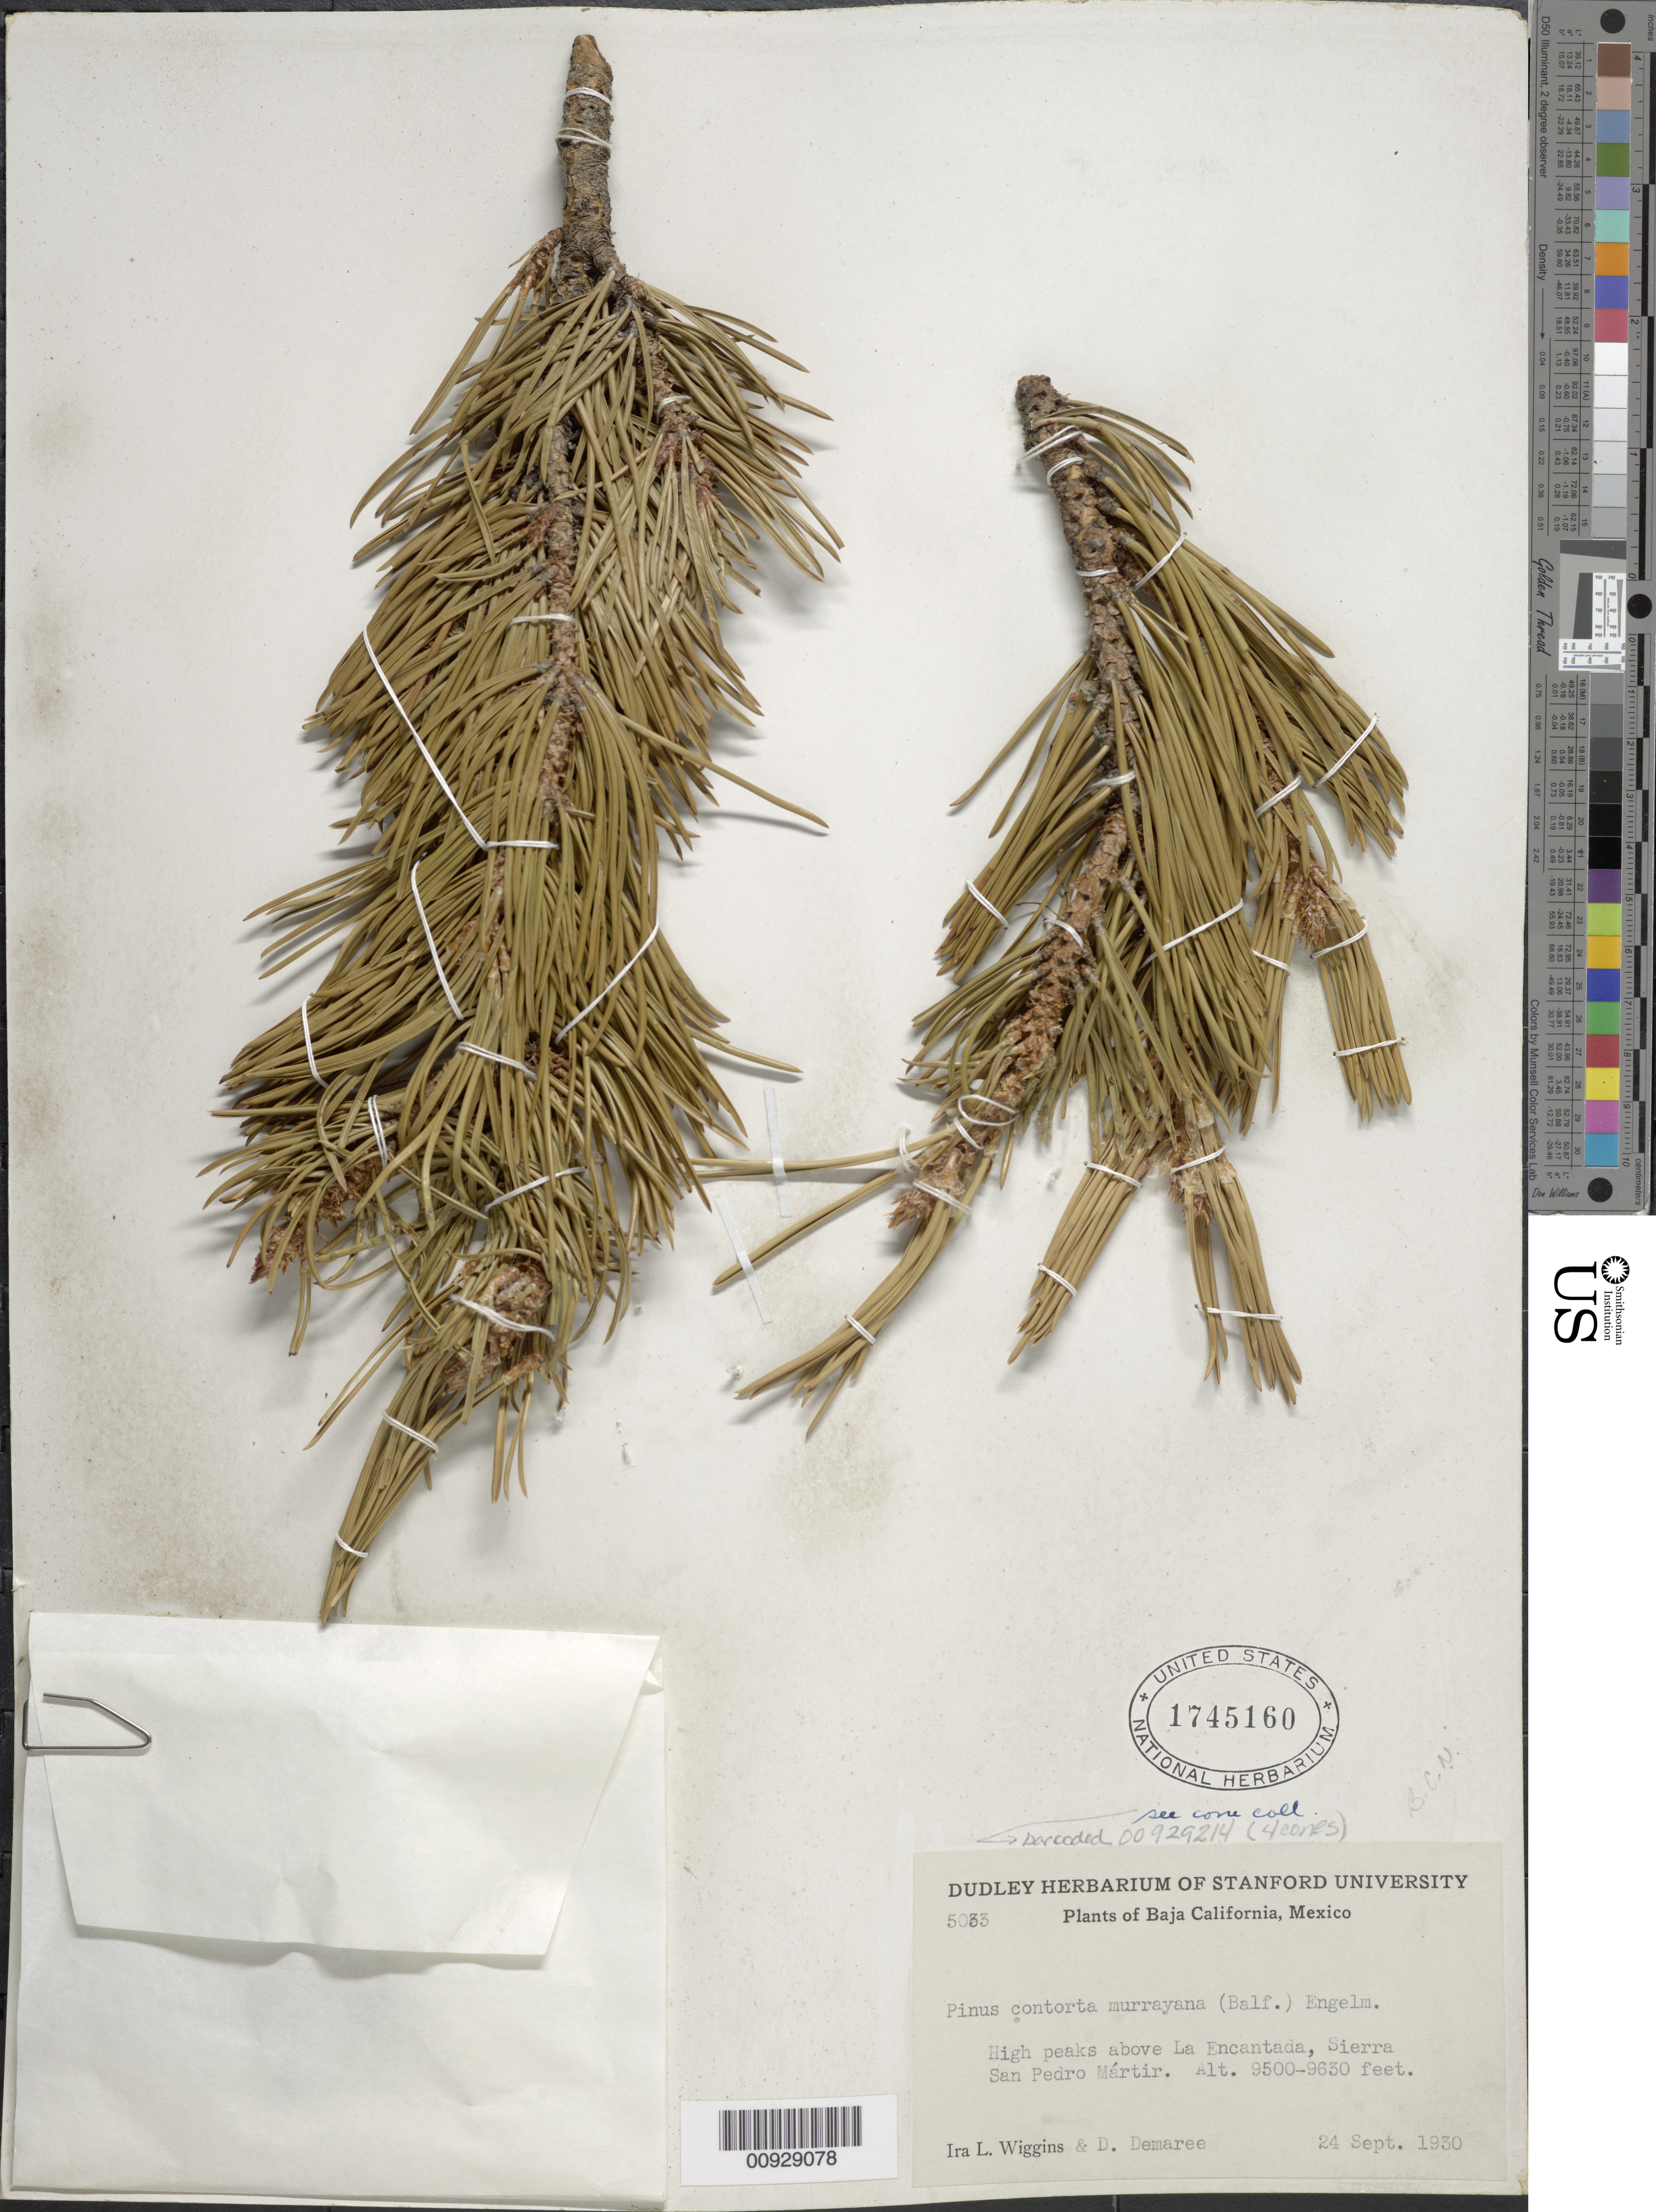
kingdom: Plantae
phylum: Tracheophyta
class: Pinopsida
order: Pinales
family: Pinaceae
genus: Pinus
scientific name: Pinus contorta var. murrayana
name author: (Balf.) S. Watson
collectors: I. L. Wiggins & D. Demaree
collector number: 5033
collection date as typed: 24 Sep 1930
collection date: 1930-09-24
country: Mexico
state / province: Baja California Norte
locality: High peaks above La Encantada, Sierra San Pedro Mártir.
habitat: High peaks.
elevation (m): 2896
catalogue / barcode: US 1745160